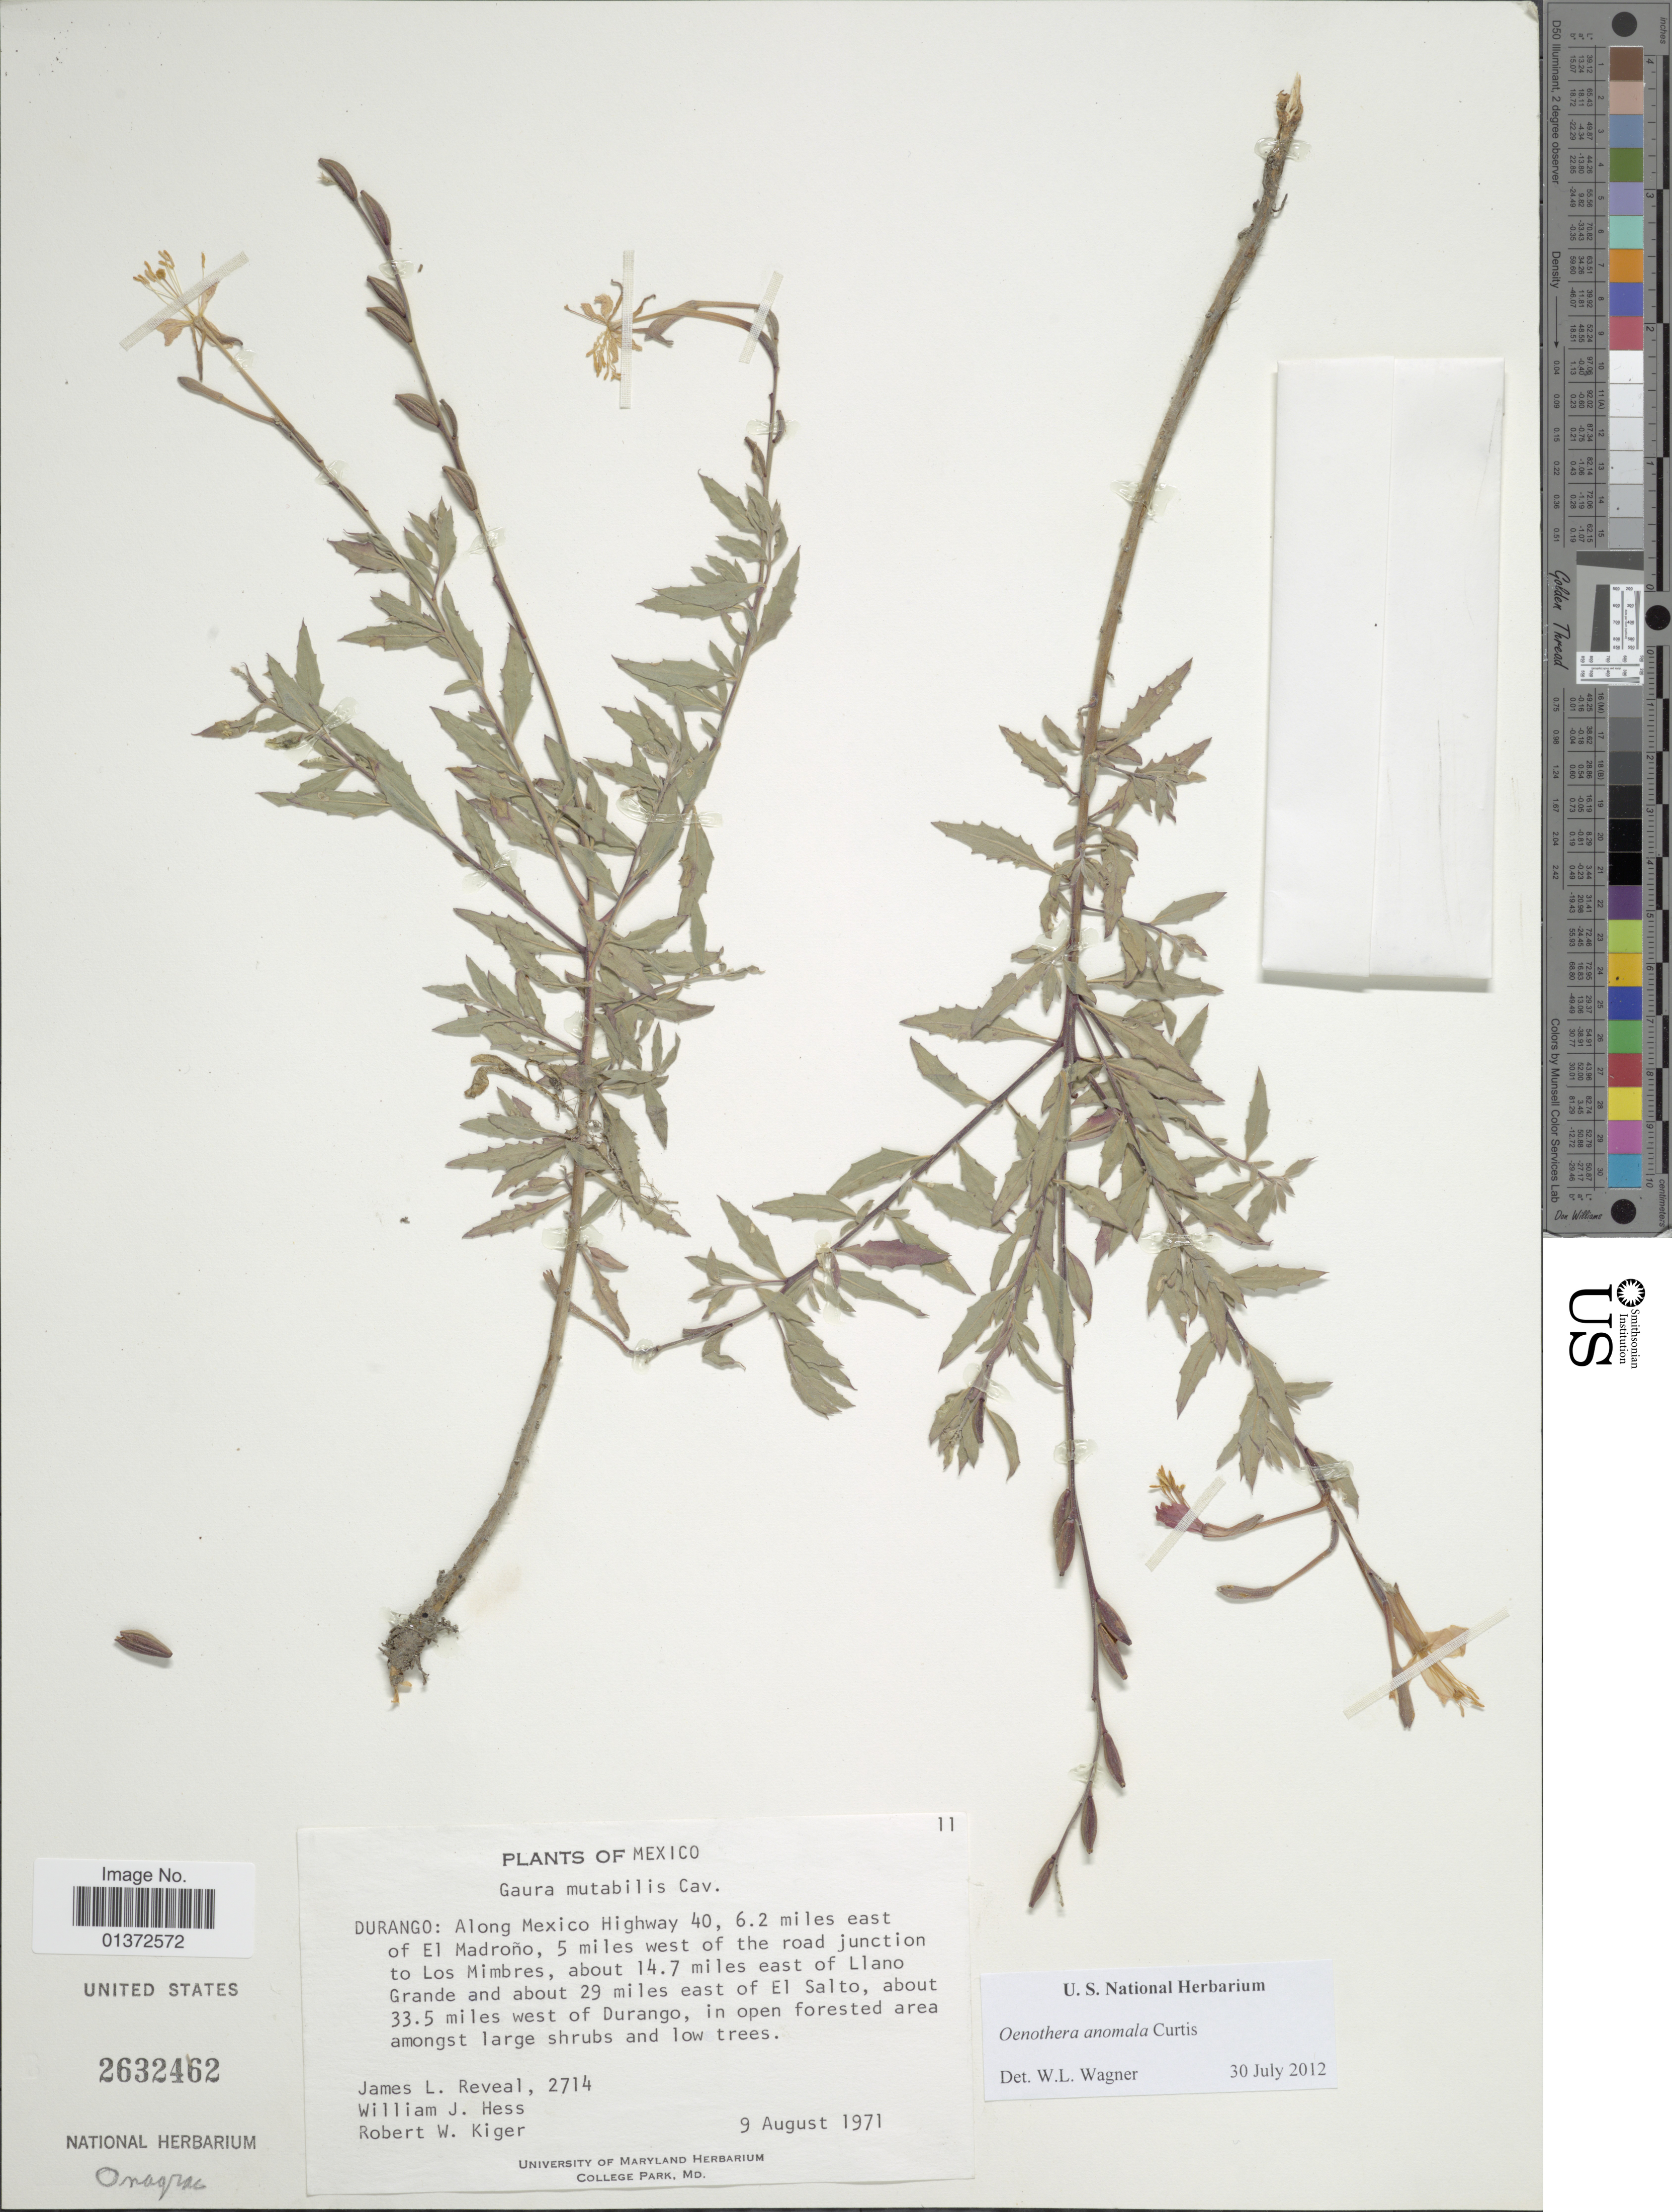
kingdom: Plantae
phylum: Tracheophyta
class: Magnoliopsida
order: Myrtales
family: Onagraceae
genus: Oenothera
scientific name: Oenothera anomala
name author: Curtis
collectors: J. L. Reveal, W. Hess & R. Kiger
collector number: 2714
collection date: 1971-08-09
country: Mexico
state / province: Durango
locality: Along Mexico Highway 40, 6.2 miles east of El Madroño, 5 miles west of the road junction to Los mimbres, about 14.7 miles east of El Salto, about 35.5 miles west of Durango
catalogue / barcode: US 2632462